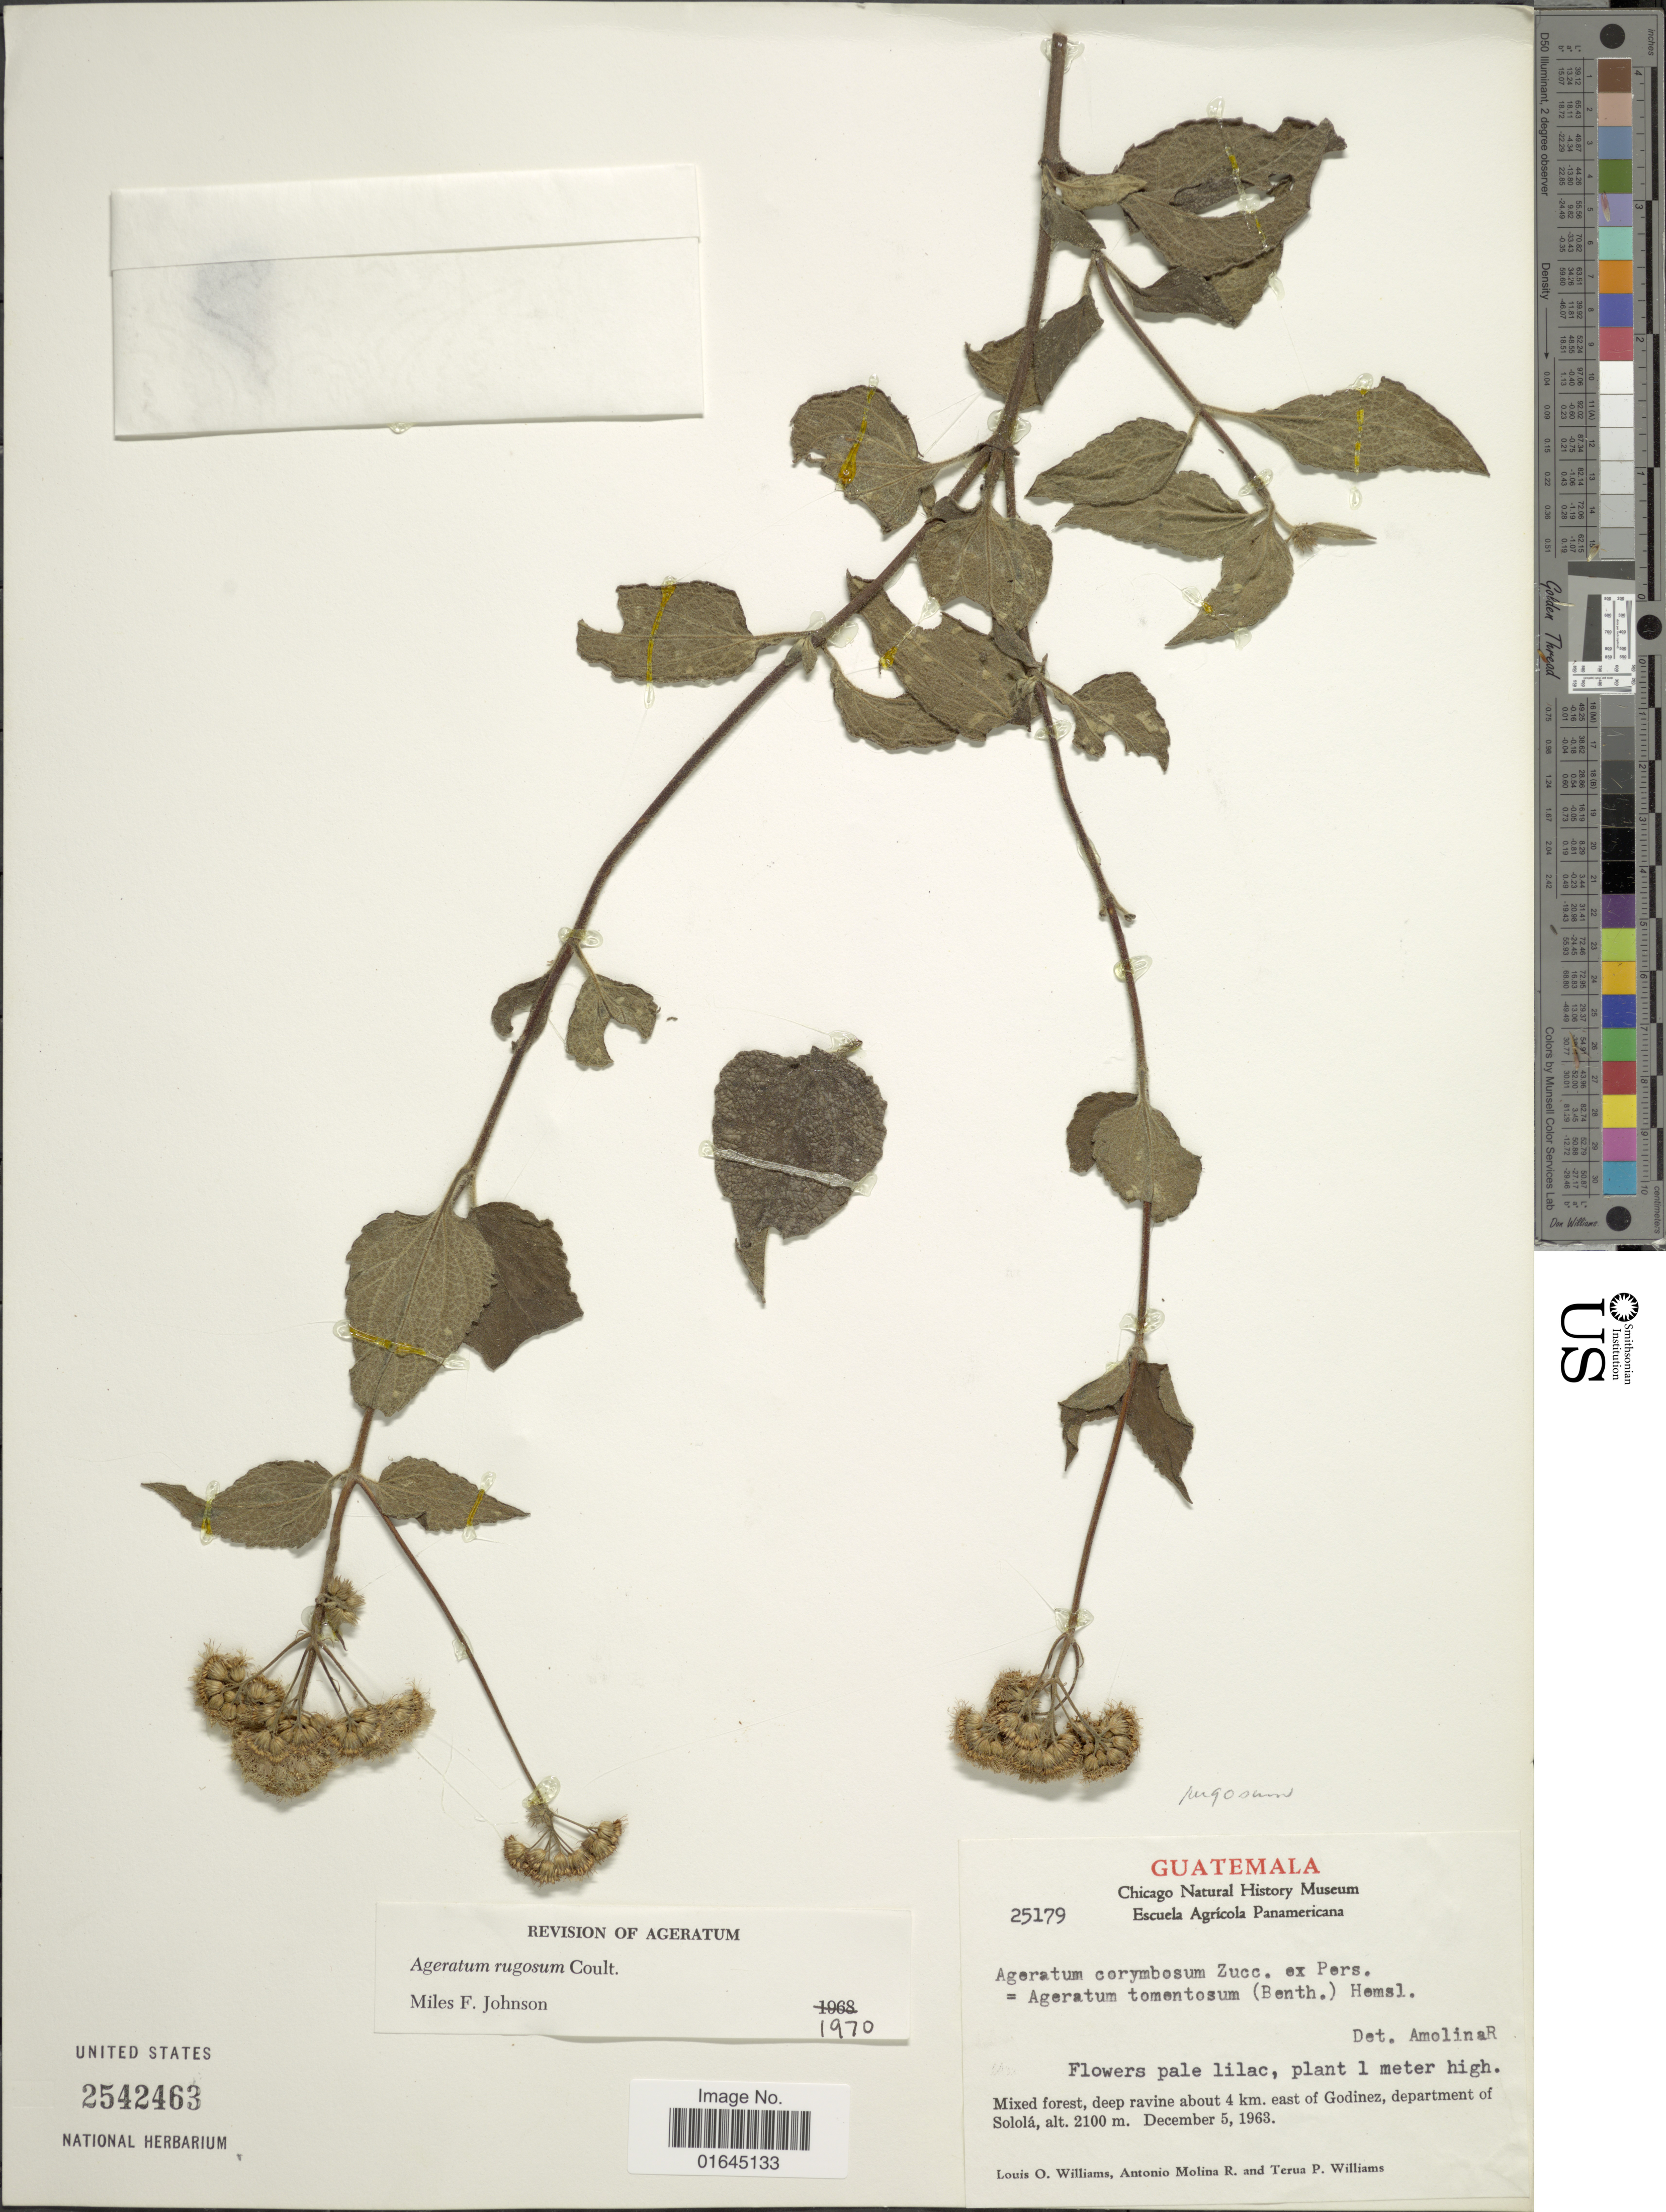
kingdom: Plantae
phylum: Tracheophyta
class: Magnoliopsida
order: Asterales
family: Asteraceae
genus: Ageratum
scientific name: Ageratum rugosum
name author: J.M. Coult.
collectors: L. O. Williams, A. Molina R. & T. P. Williams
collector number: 25179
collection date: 1963-12-05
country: Guatemala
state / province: Sololá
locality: Department of Sololá, mixed fores, deep ravine about 4 km. east of Godinez.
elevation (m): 2100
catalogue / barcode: US 2542463